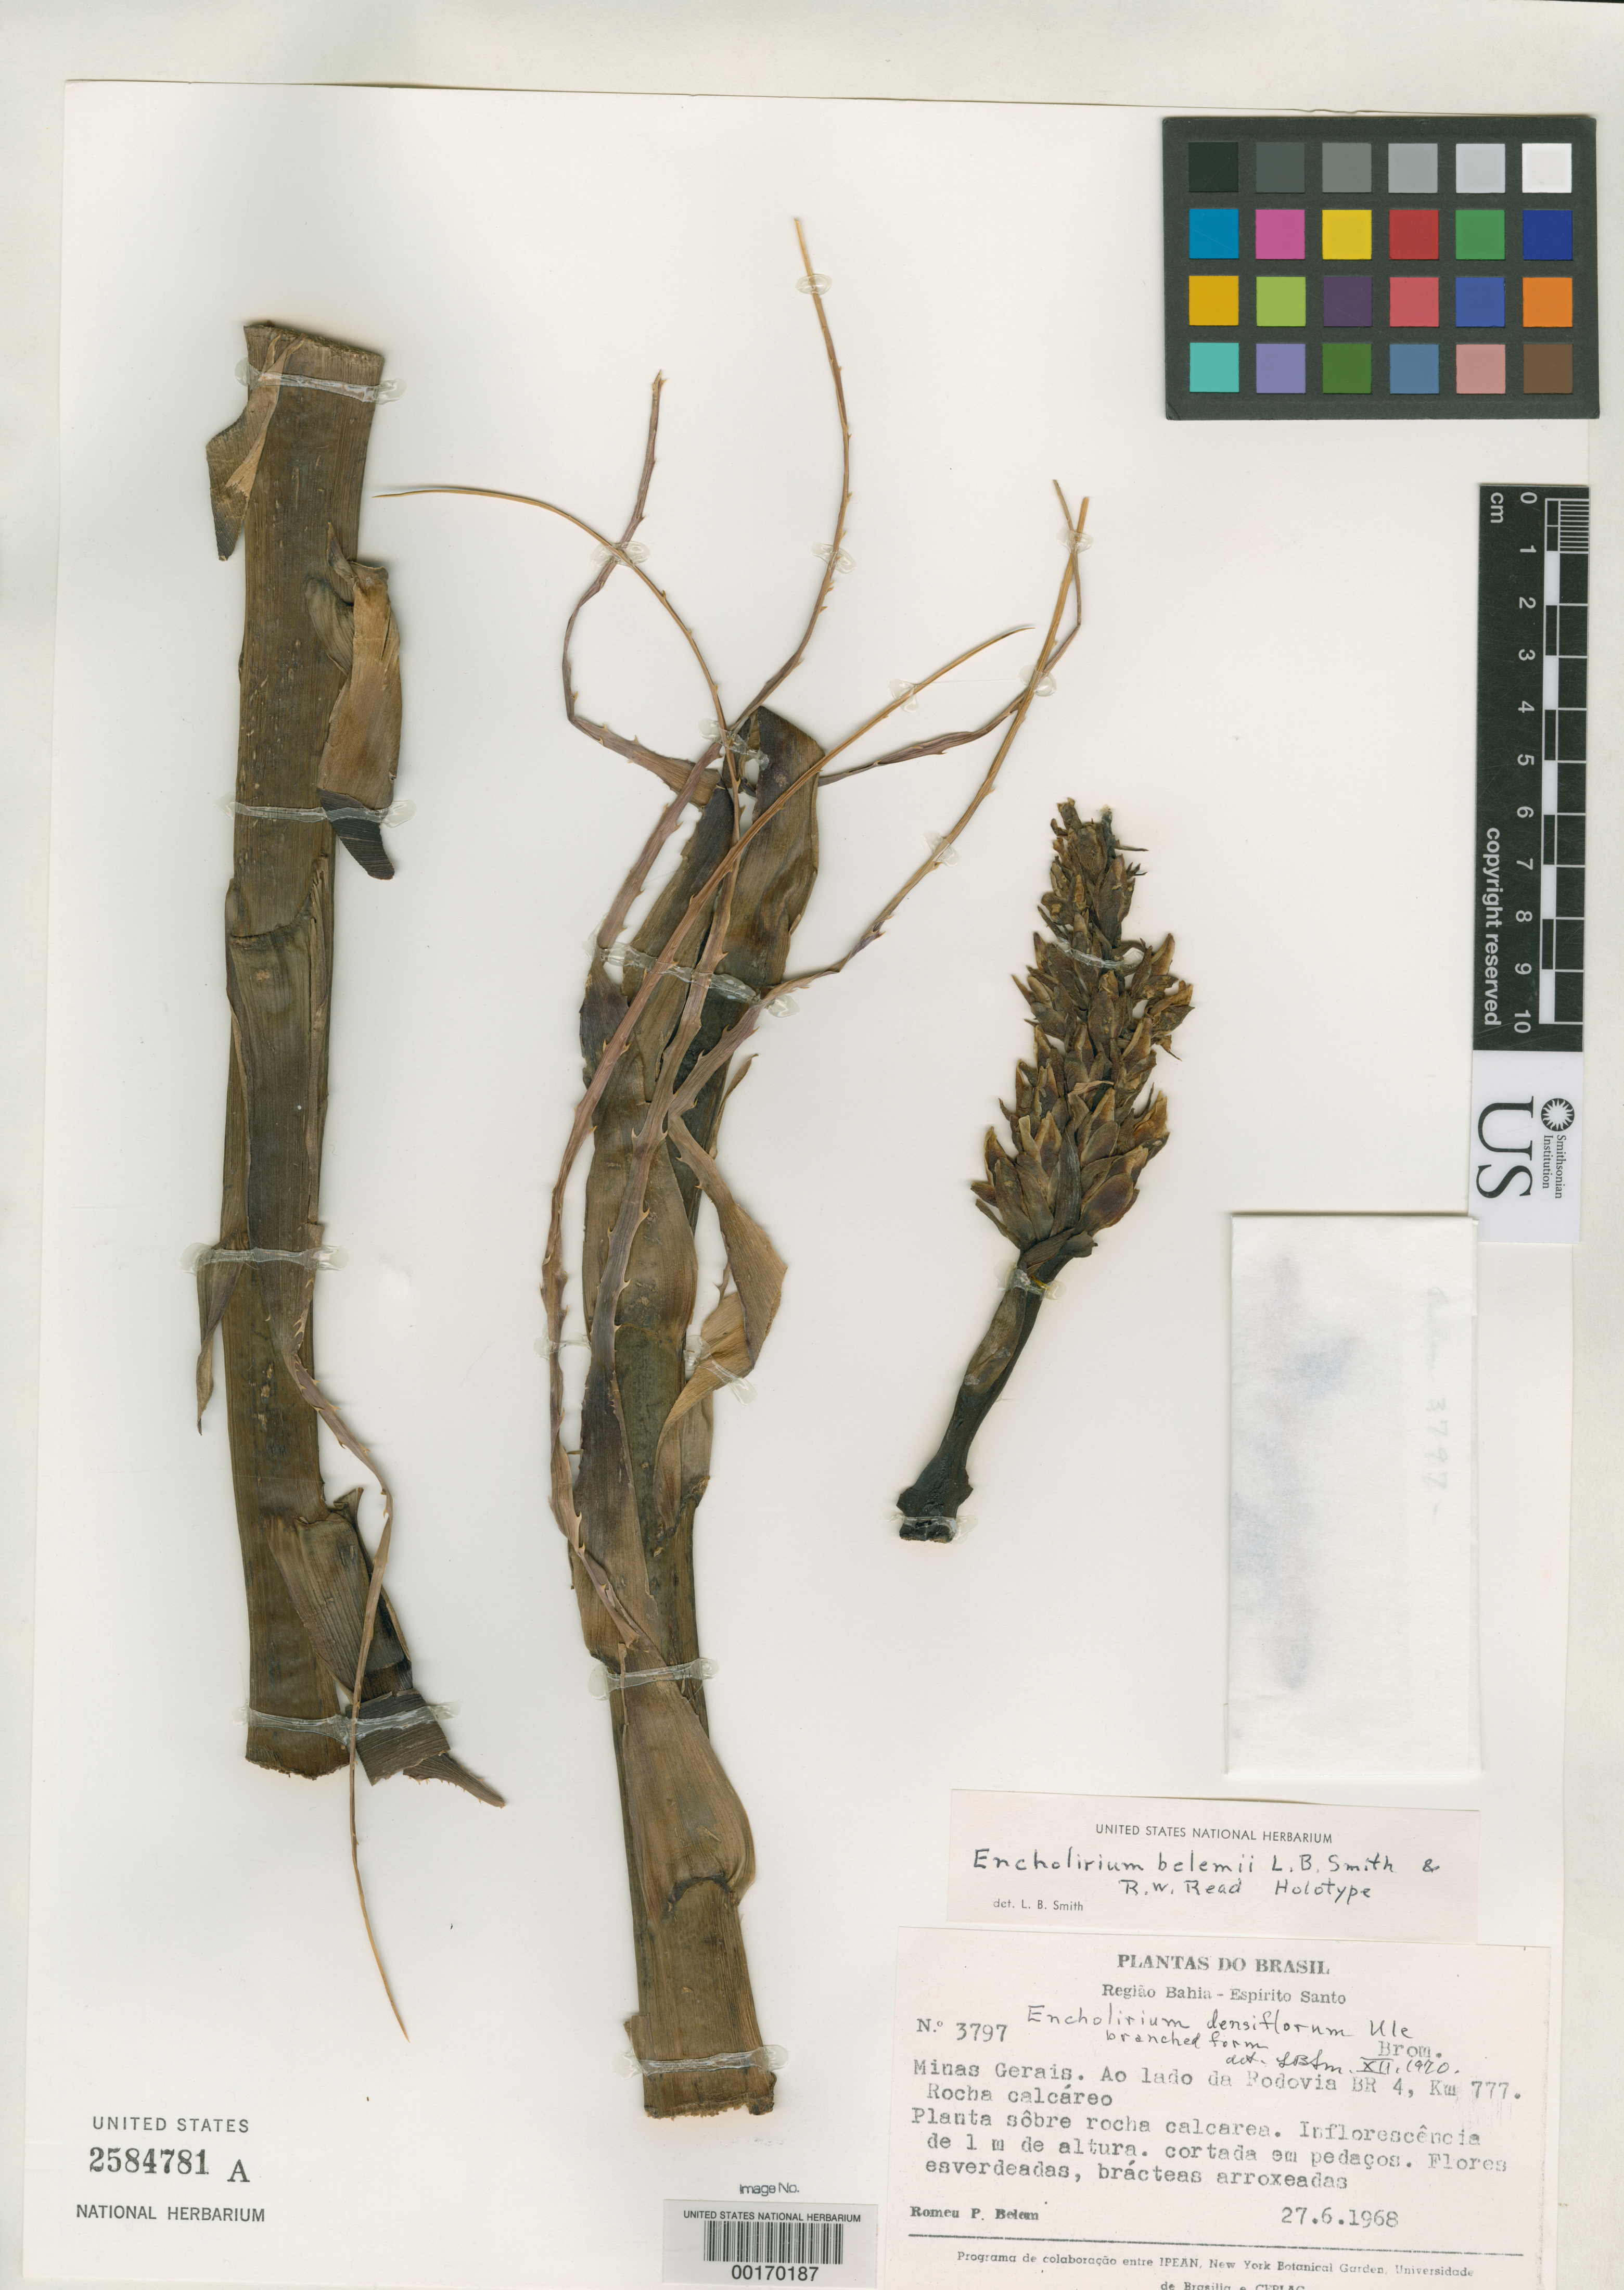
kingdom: Plantae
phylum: Tracheophyta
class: Liliopsida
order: Poales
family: Bromeliaceae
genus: Encholirium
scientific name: Encholirium belemii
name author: L.B. Sm. & Read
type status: Holotype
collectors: R. P. Belém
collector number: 3797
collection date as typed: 27 Jun 1968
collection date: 1968-06-27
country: Brazil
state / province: Minas Gerais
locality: Near Espirito Santo, ao lado da Rodovia BR 4, km 777, rocha calcareo. [to the side of Highway BR 4, km 777, calcareous rock}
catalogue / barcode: US 2584781A